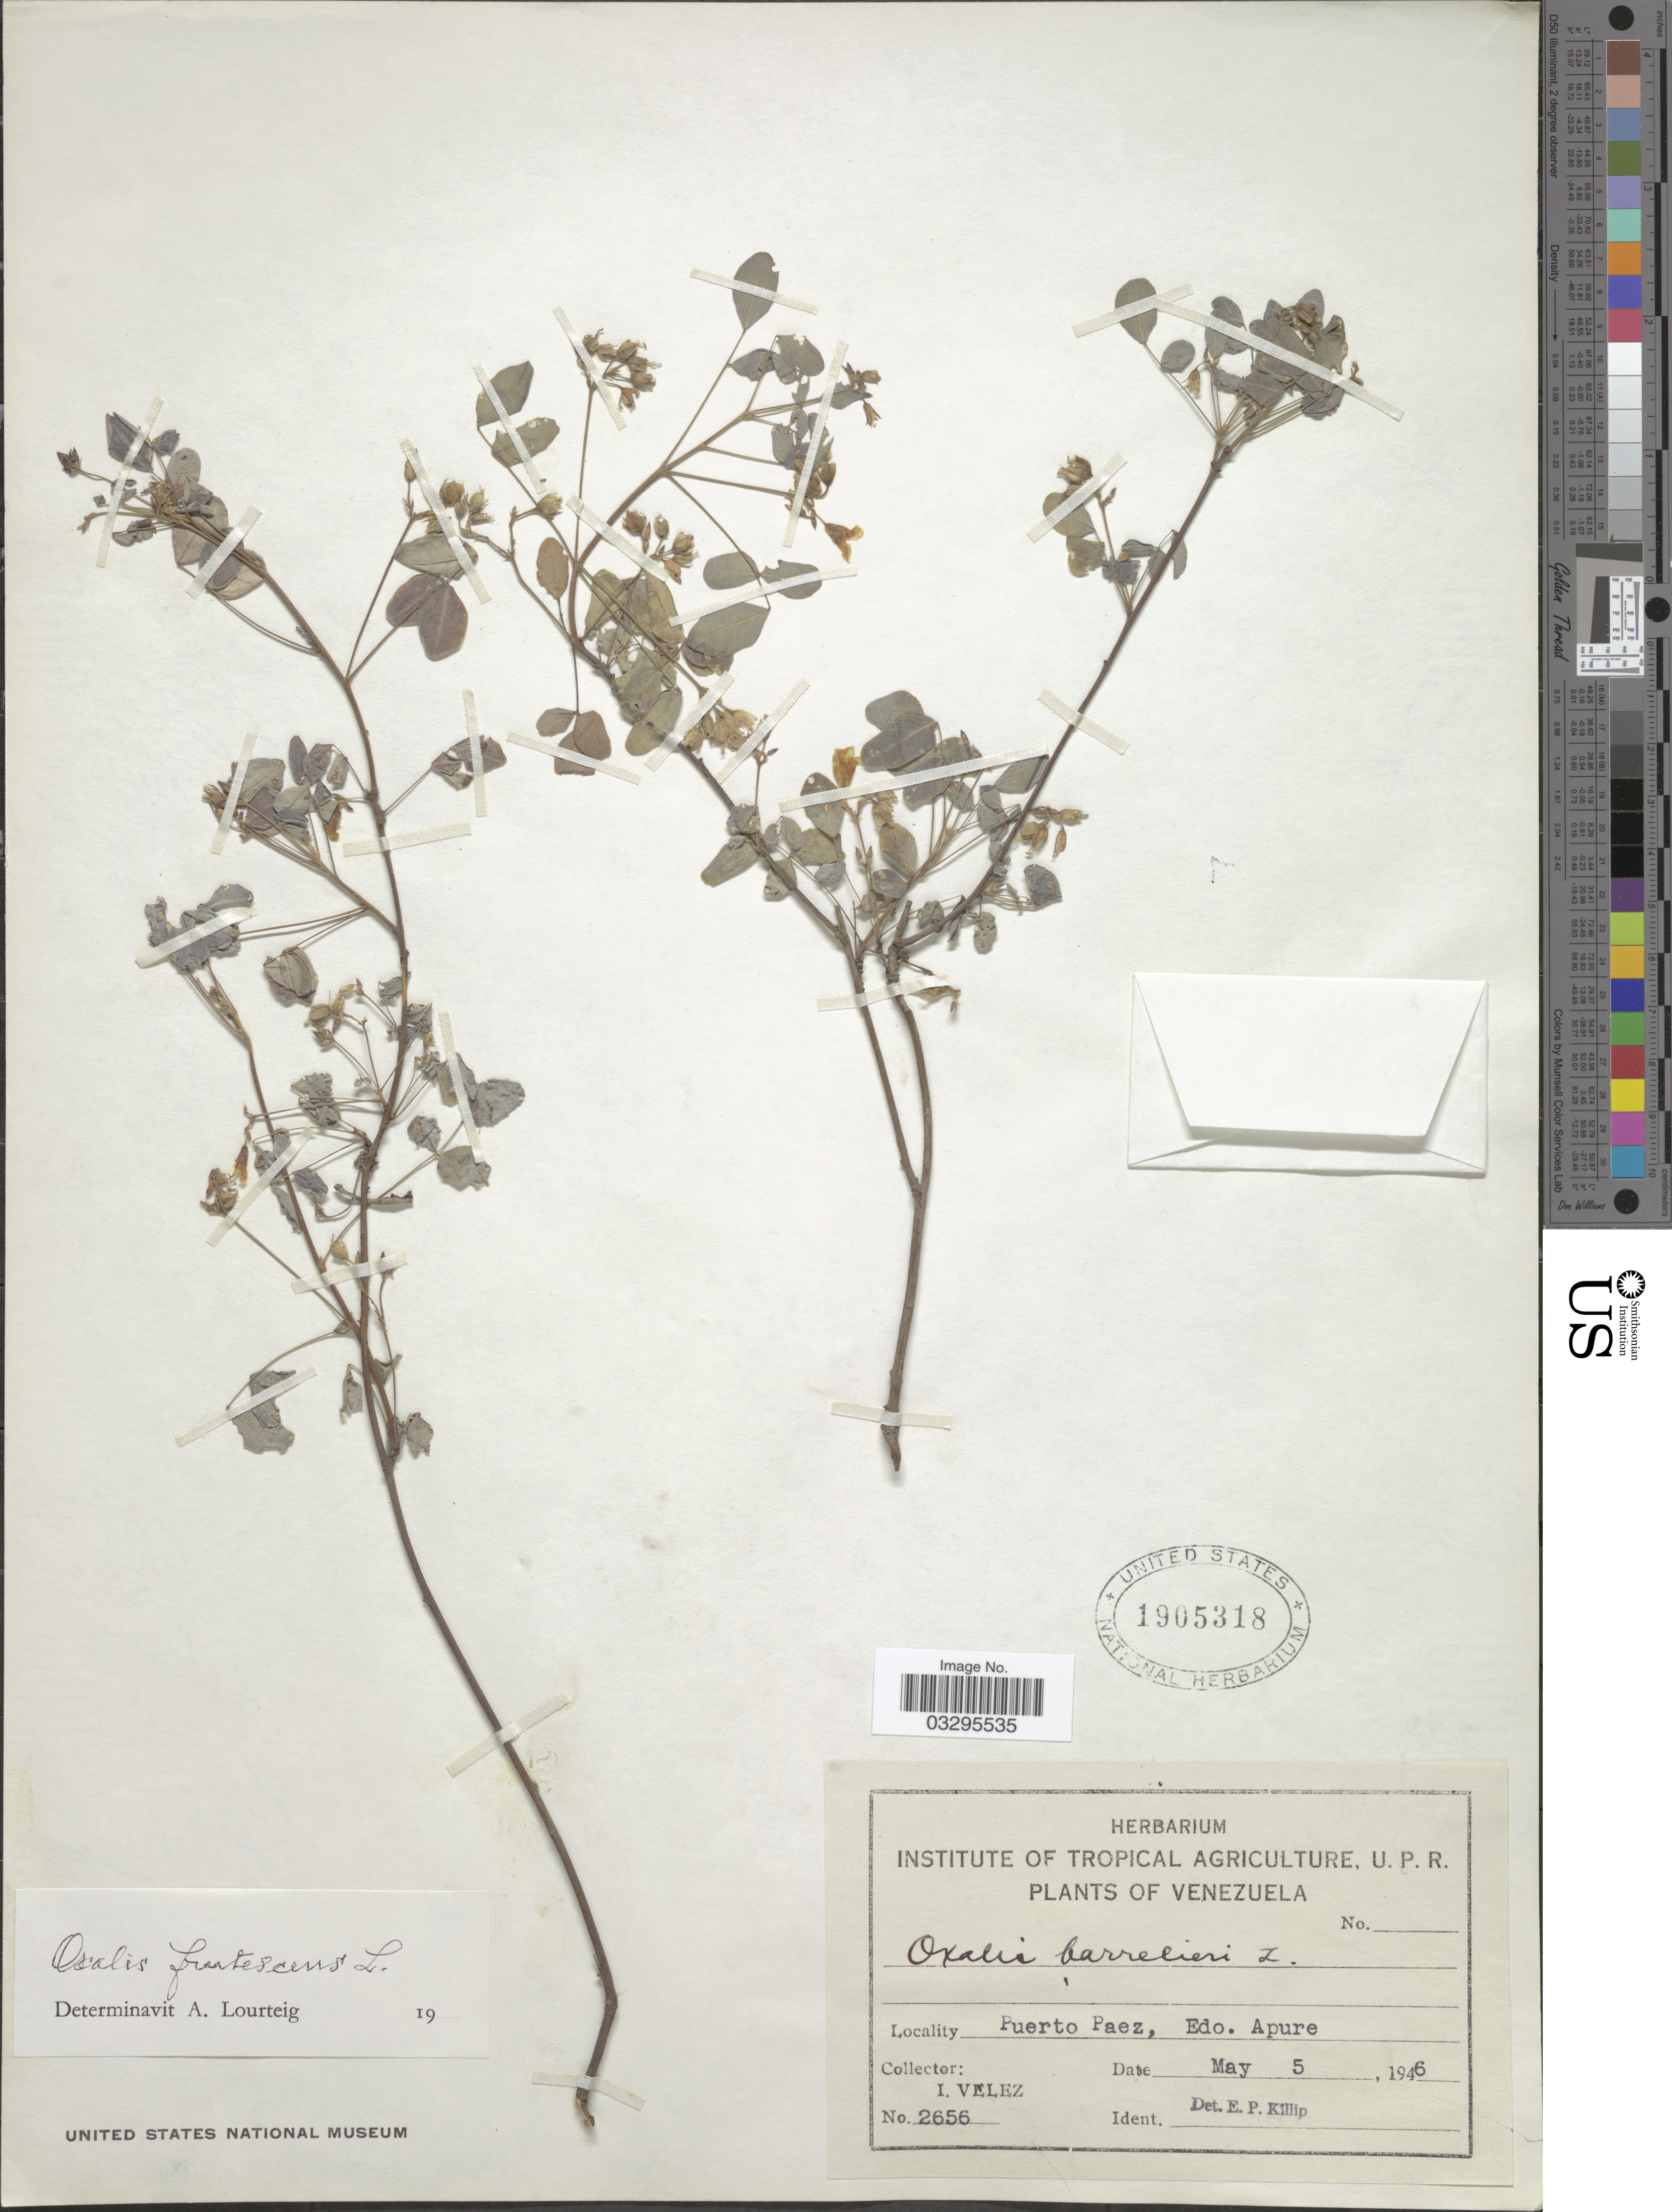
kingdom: Plantae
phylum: Tracheophyta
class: Magnoliopsida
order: Oxalidales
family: Oxalidaceae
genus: Oxalis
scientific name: Oxalis frutescens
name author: L.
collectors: I. Velez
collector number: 2656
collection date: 1946-05-05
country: Venezuela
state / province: Apure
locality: Puerto Paez.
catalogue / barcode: US 1905318